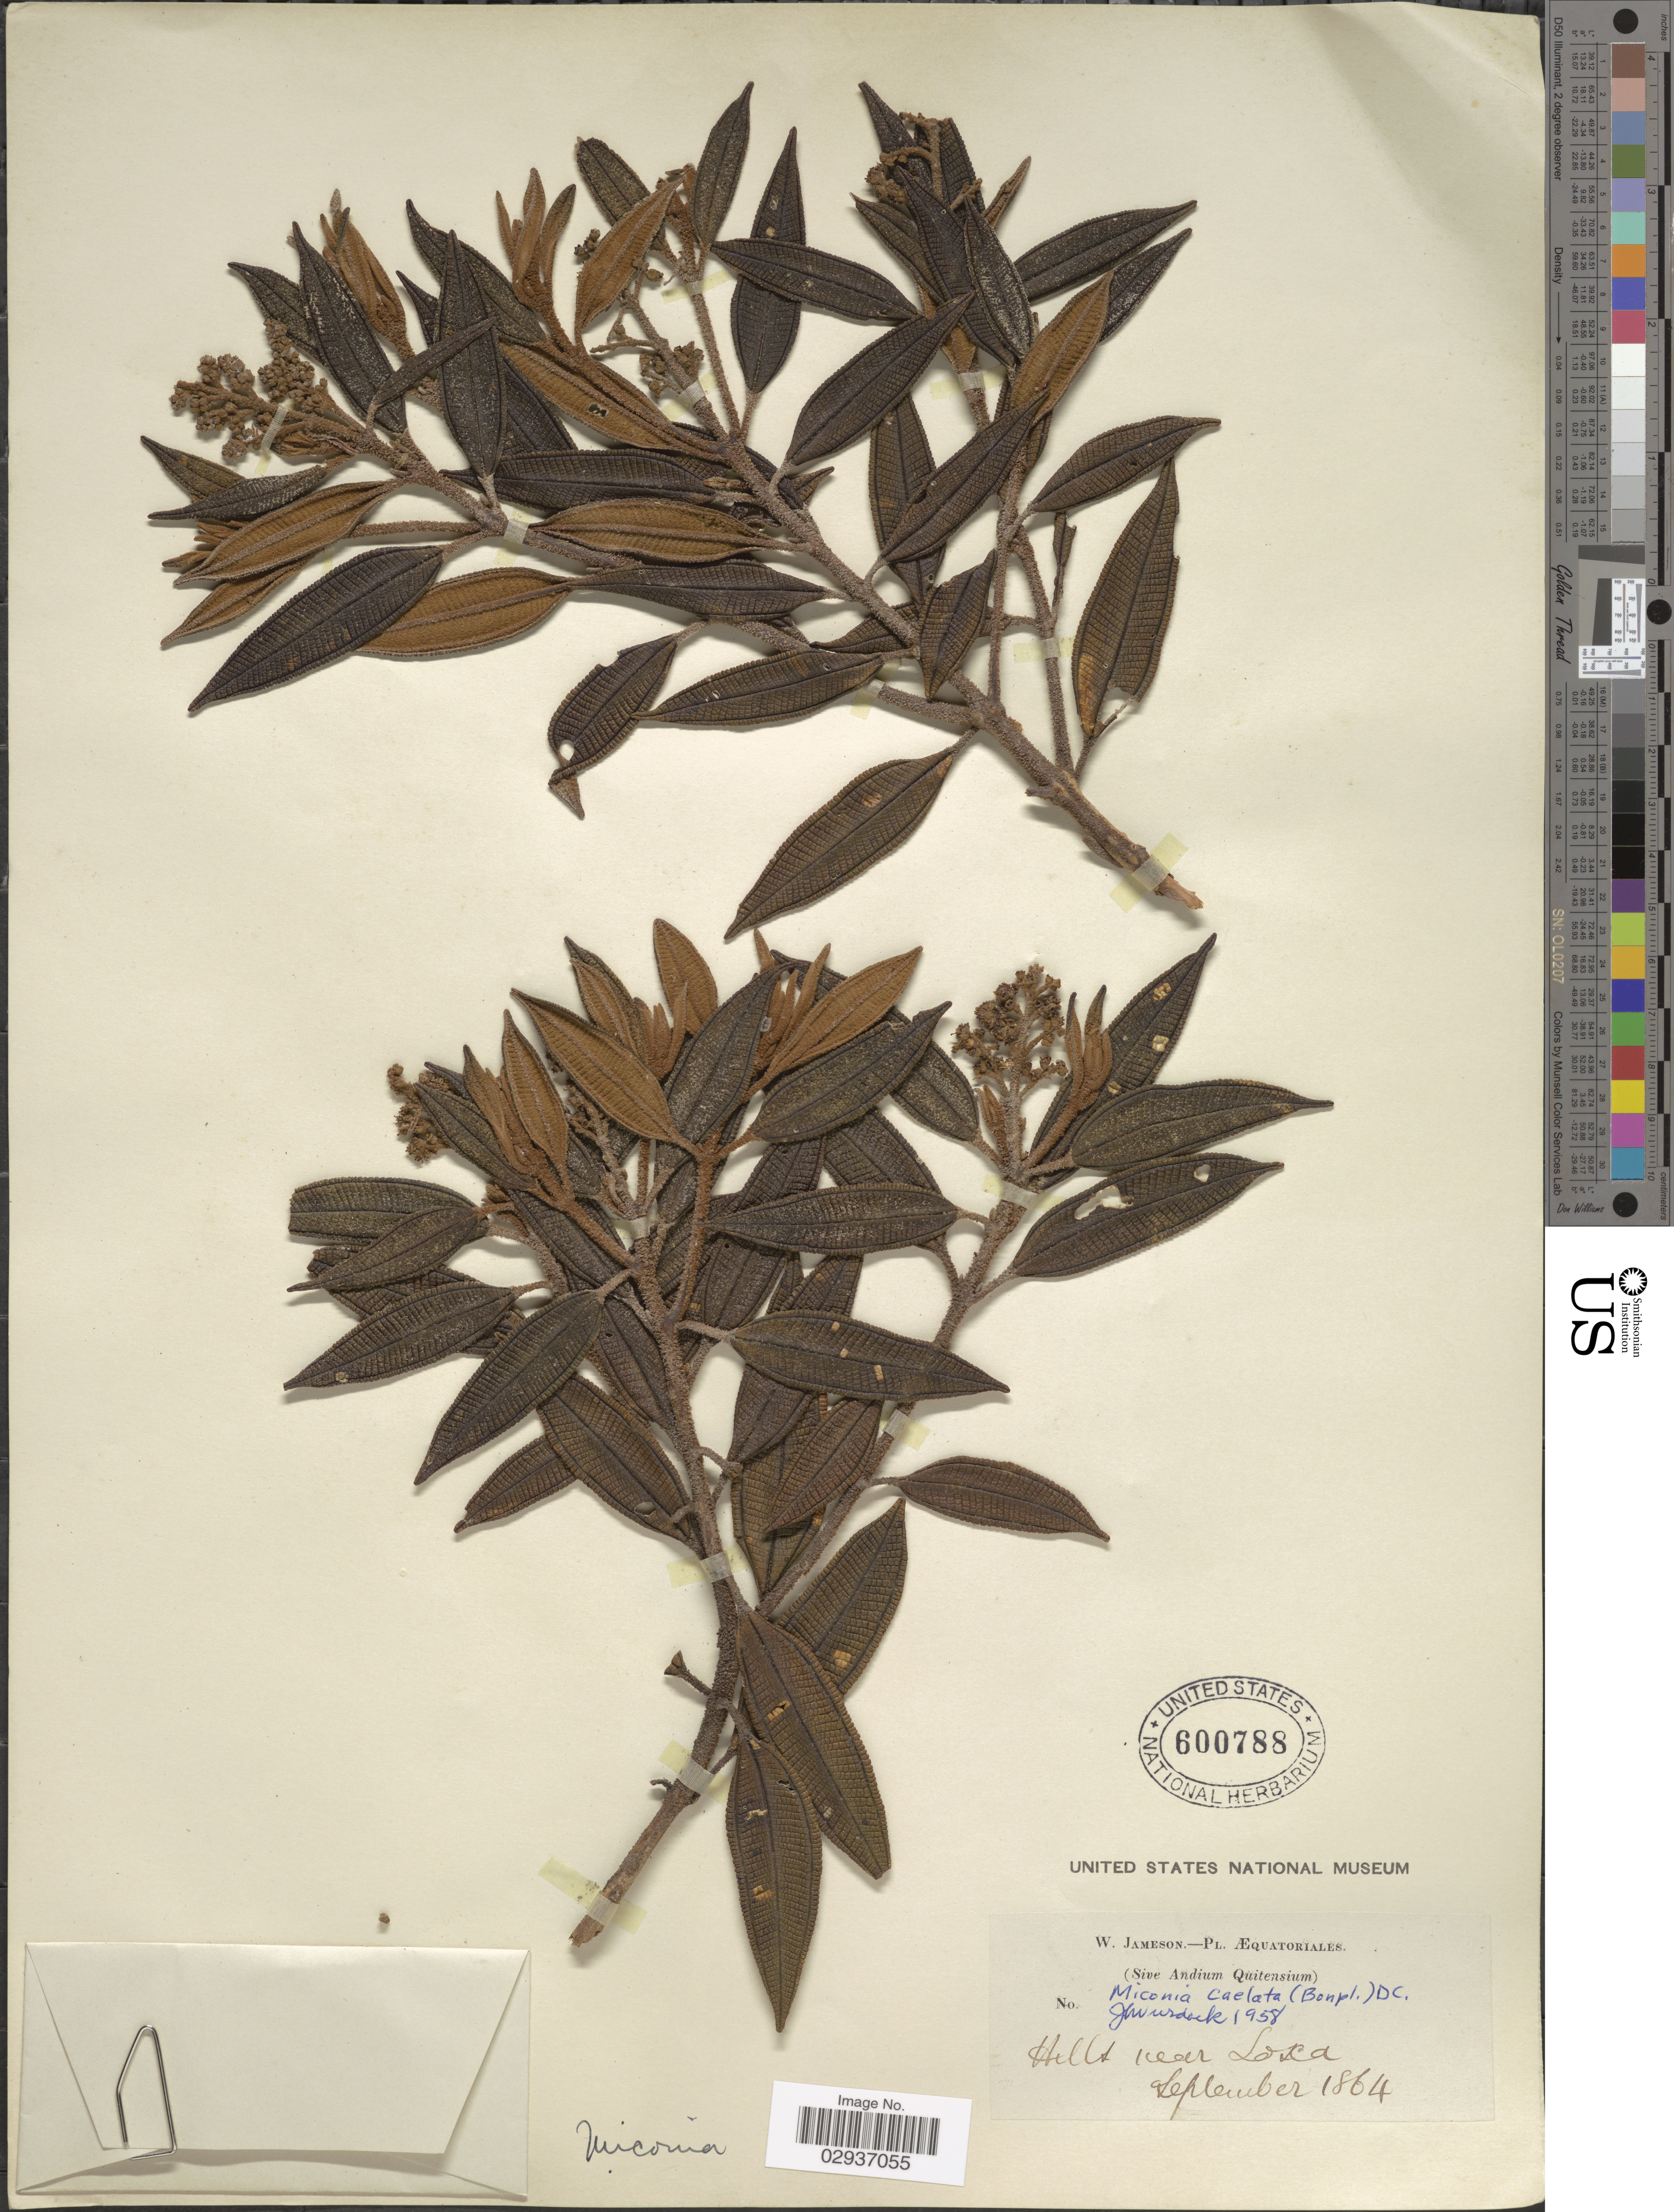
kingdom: Plantae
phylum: Tracheophyta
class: Magnoliopsida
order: Myrtales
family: Melastomataceae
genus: Miconia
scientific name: Miconia caelata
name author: (Bonpl.) DC.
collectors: W. Jameson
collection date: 1864-09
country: Ecuador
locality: Hills near Losca.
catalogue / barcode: US 600788